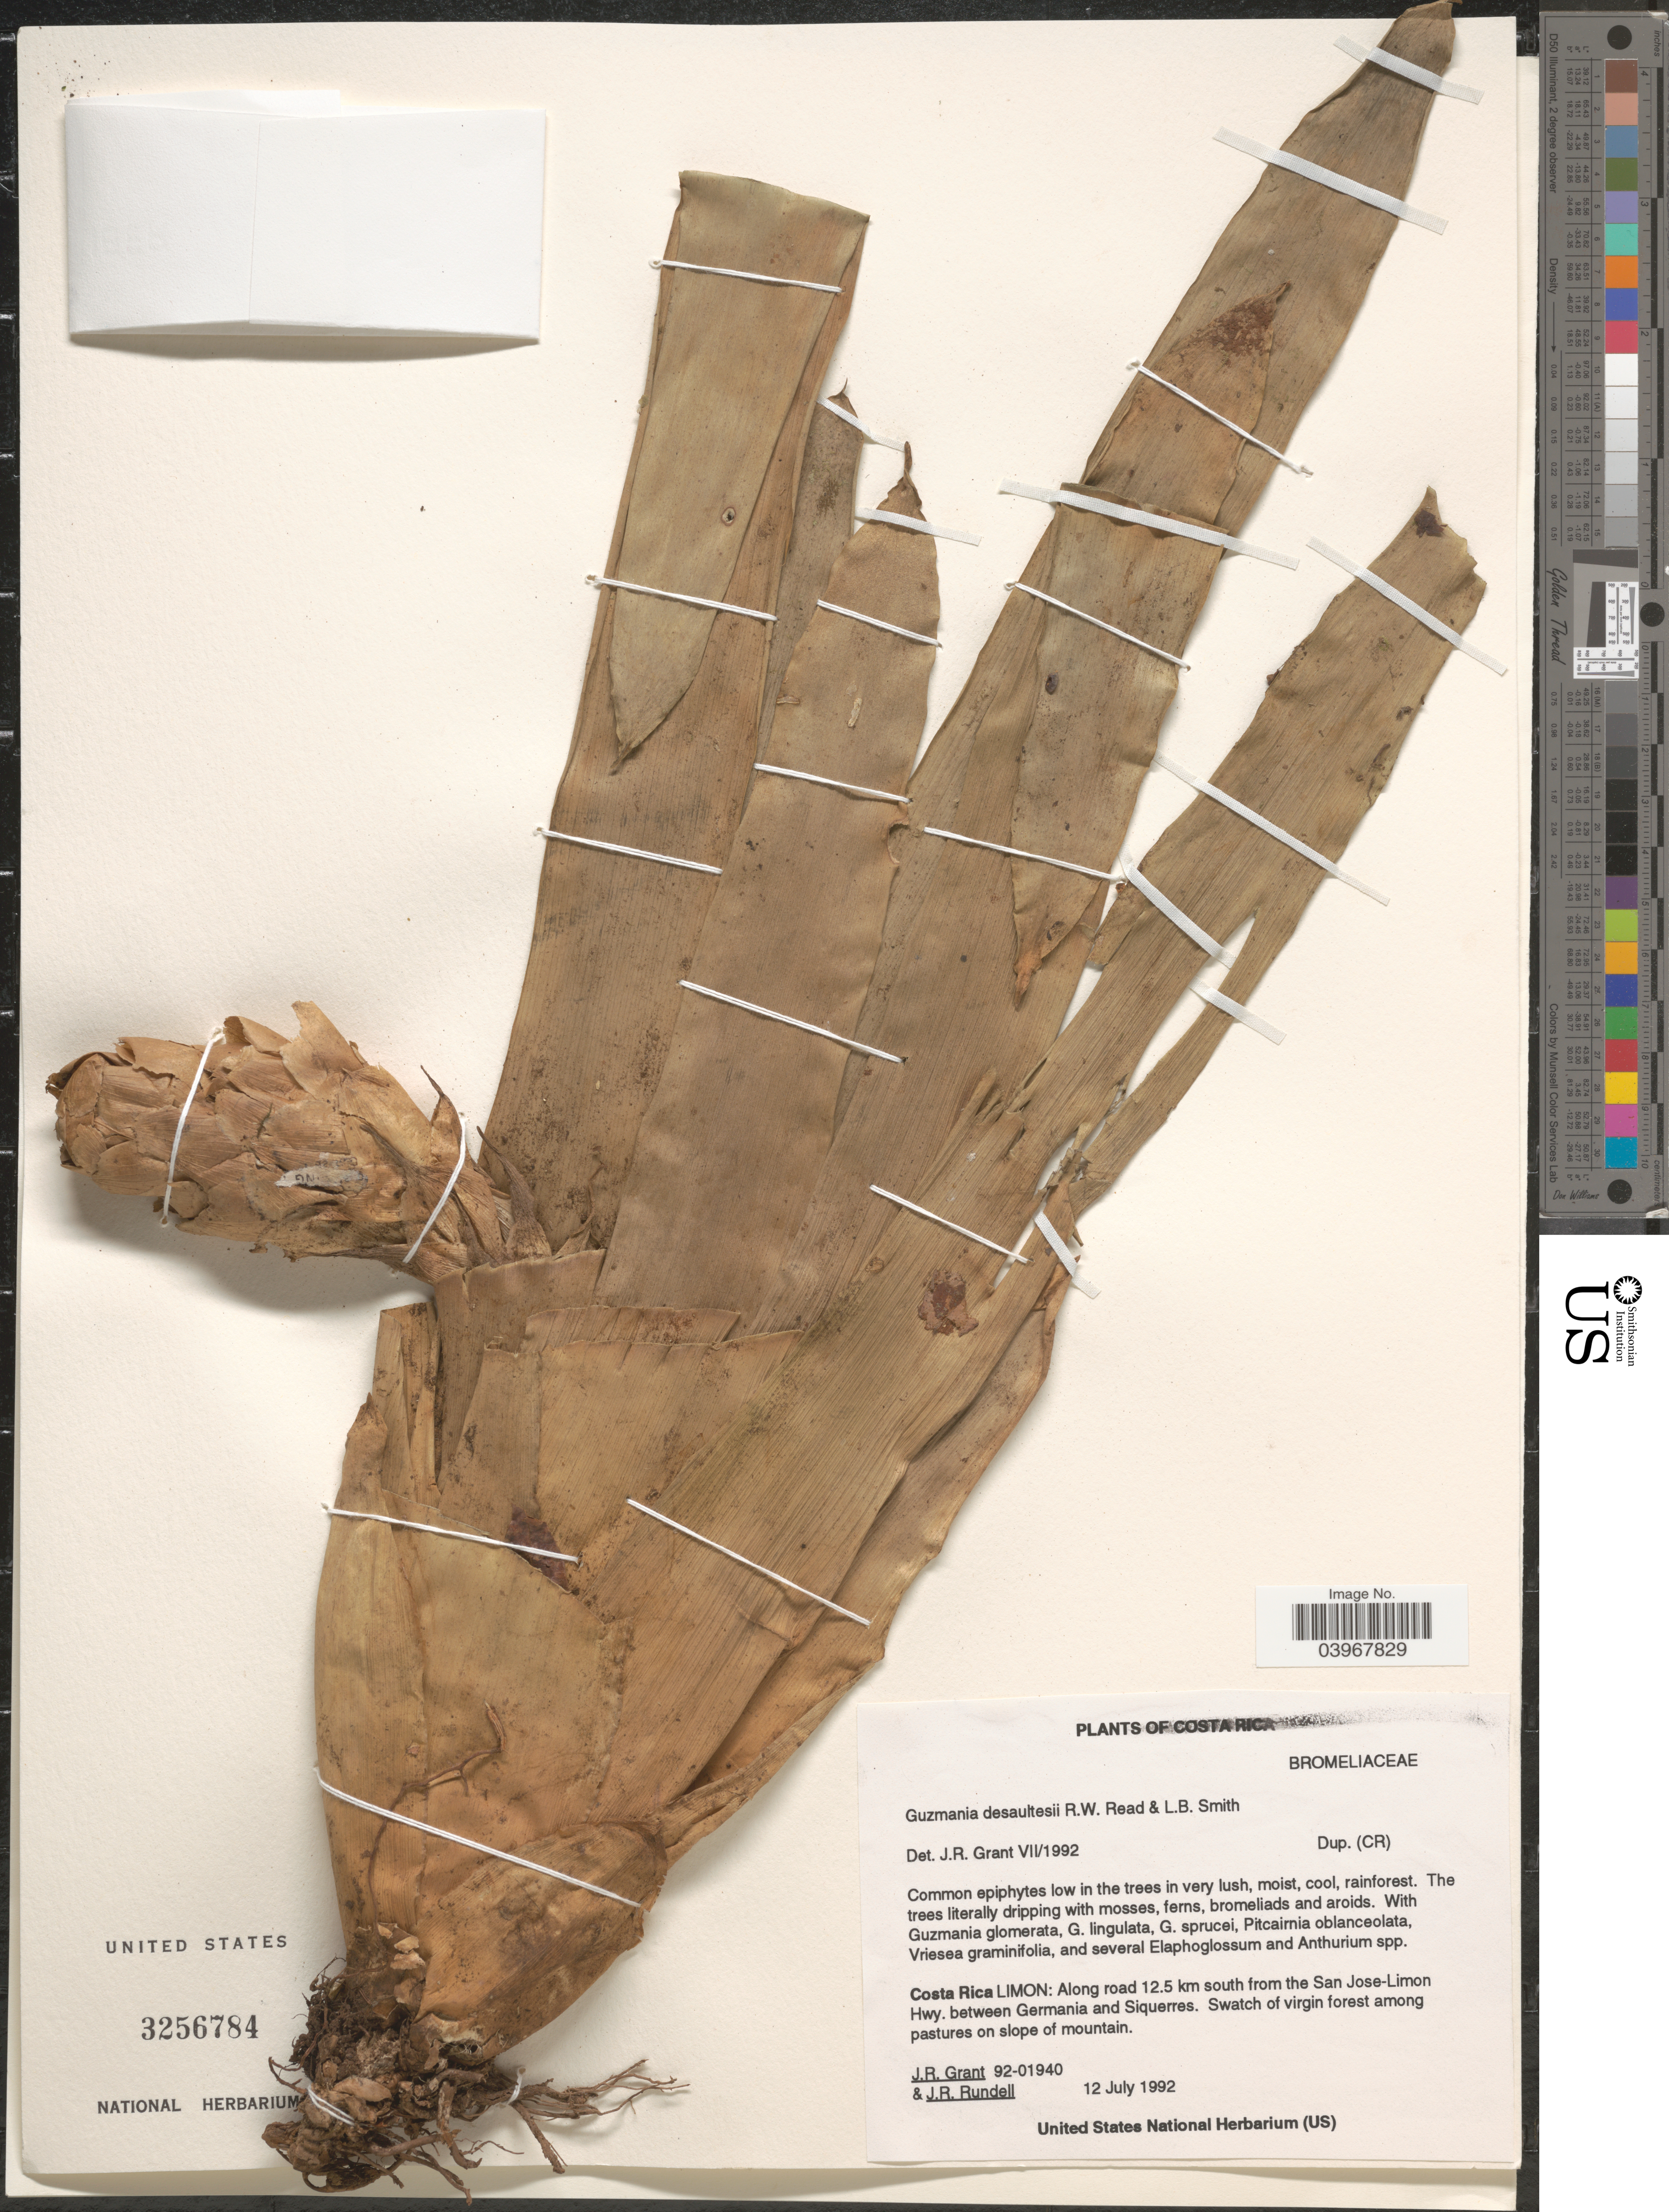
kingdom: Plantae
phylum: Tracheophyta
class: Liliopsida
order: Poales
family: Bromeliaceae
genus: Guzmania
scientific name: Guzmania desautelsii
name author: Read & L.B. Sm.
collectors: J. Grant & J. R. Rundell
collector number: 92-01940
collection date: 1992-07-12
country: Costa Rica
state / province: Limón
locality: Along road 12.5 km south from the San Jose-Limon Hwy. between Germania and Siquerres.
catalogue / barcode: US 3256784